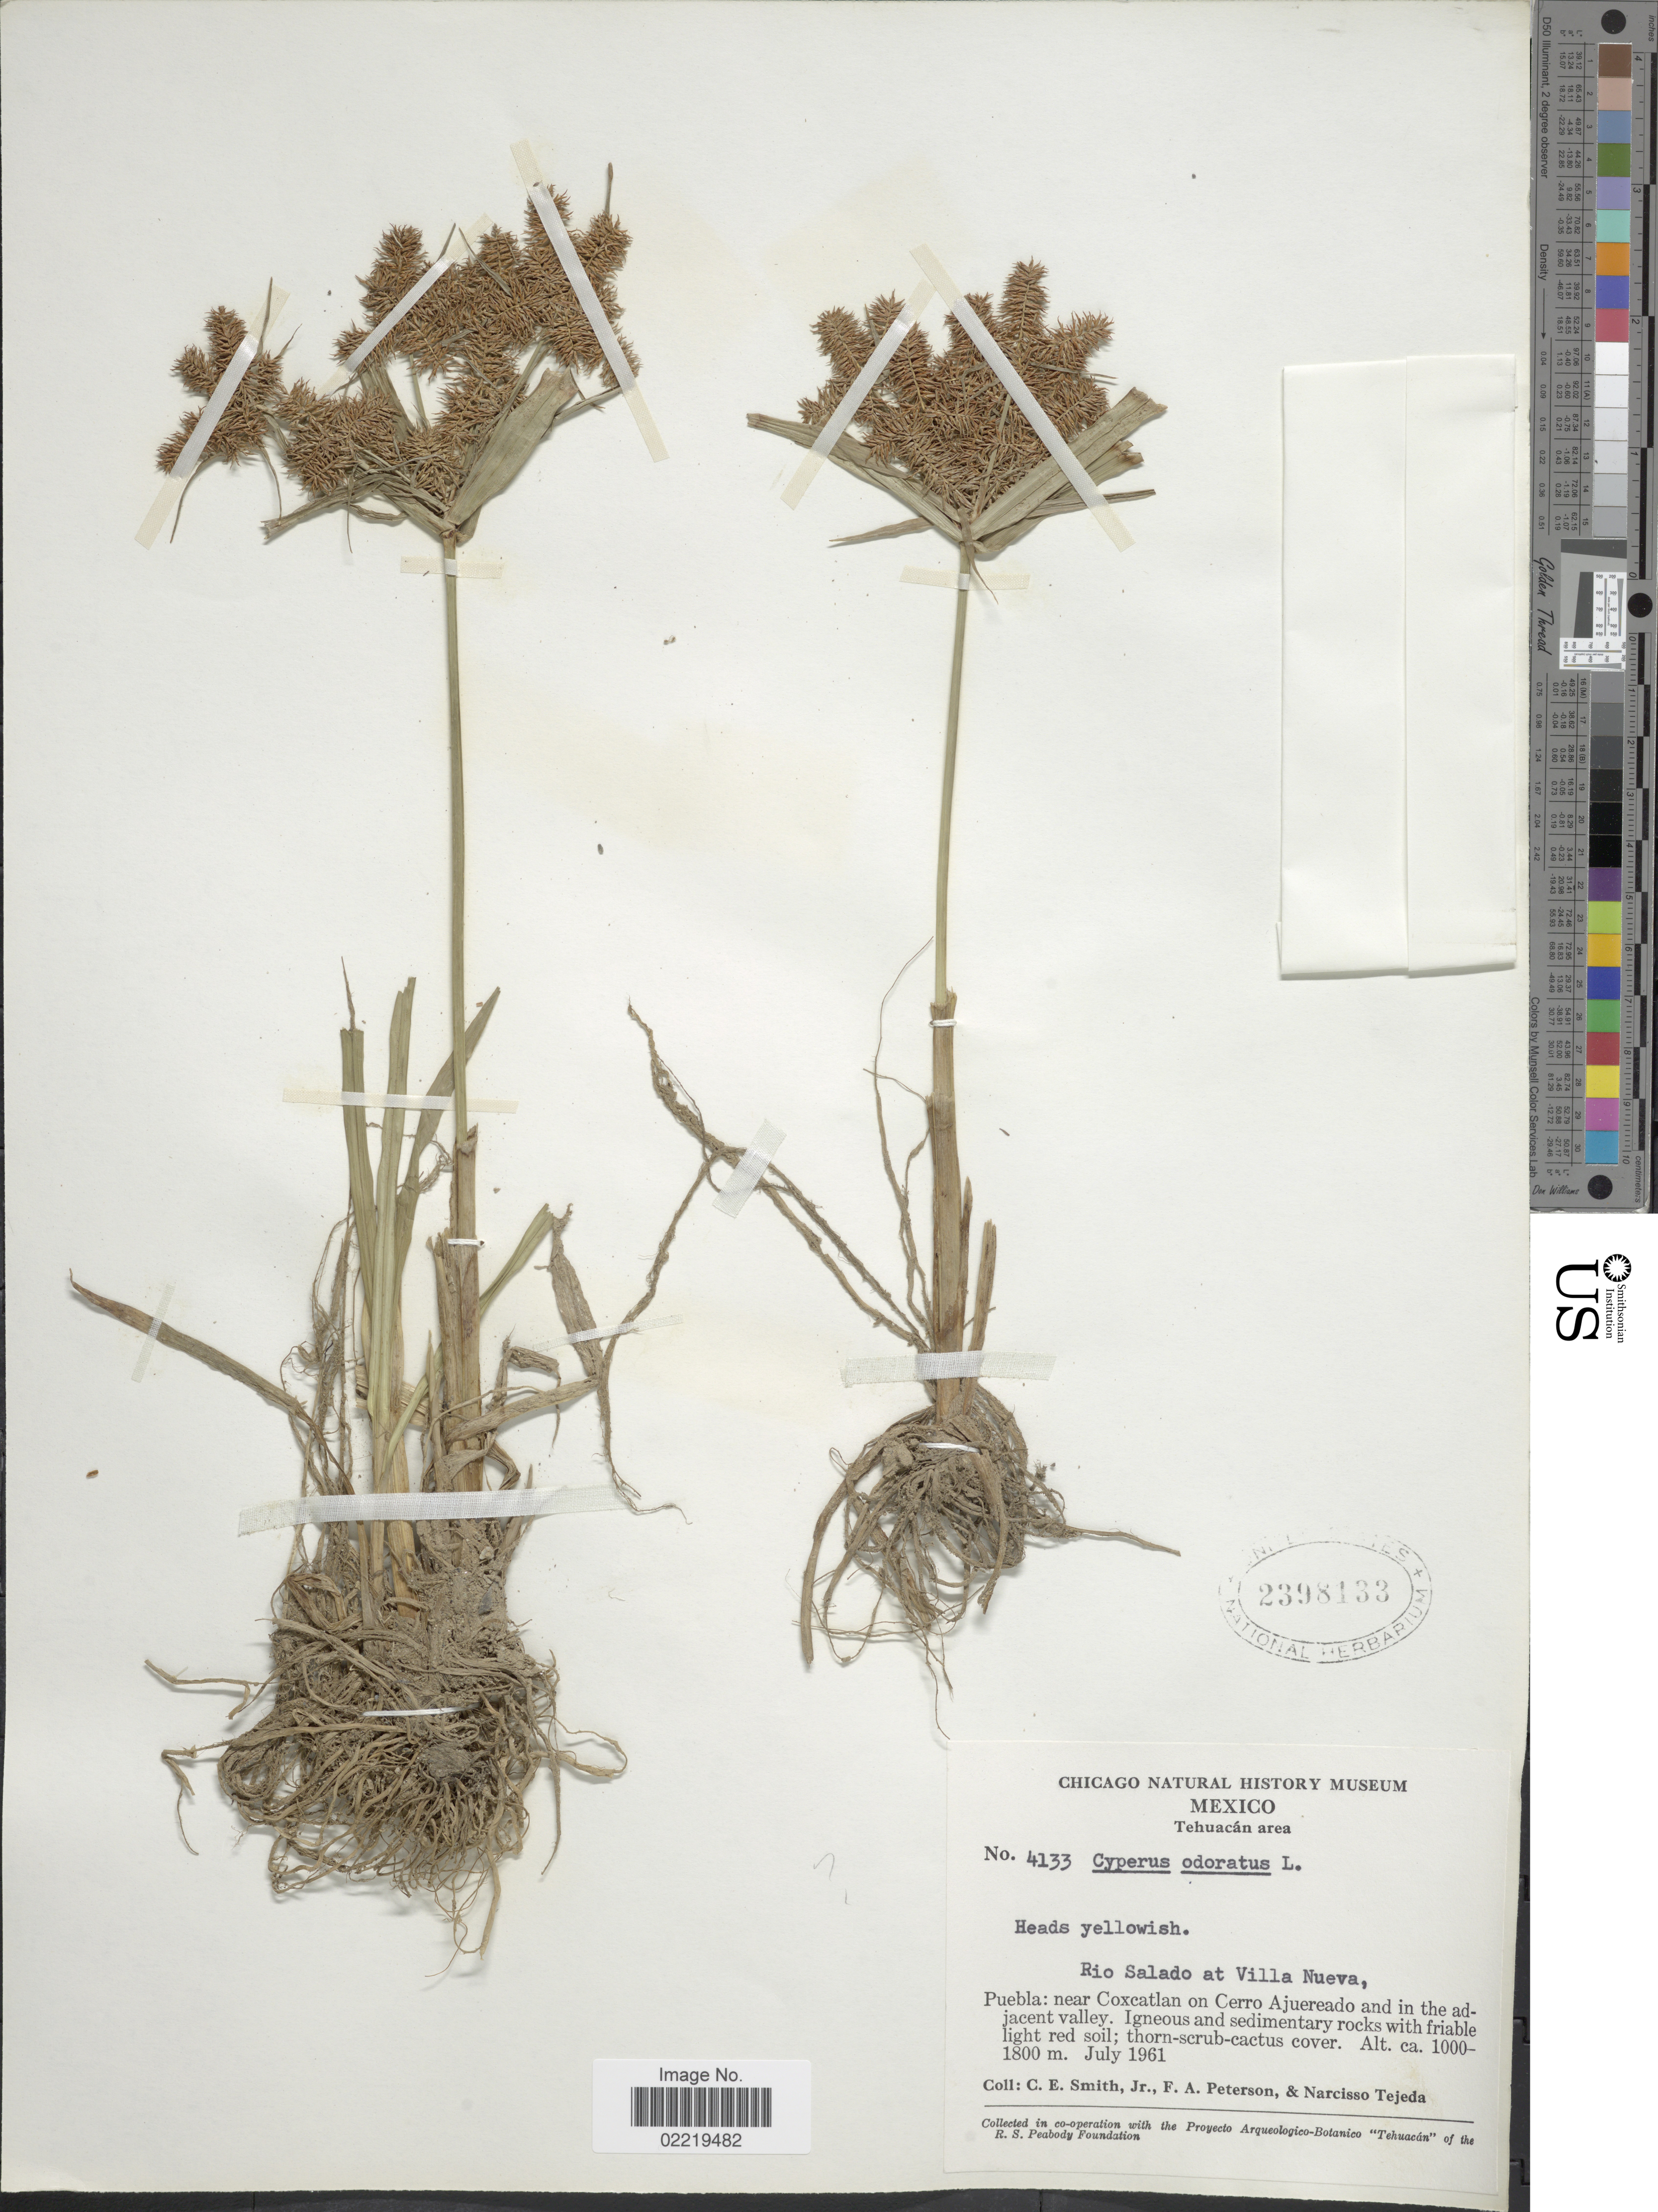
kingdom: Plantae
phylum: Tracheophyta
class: Liliopsida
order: Poales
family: Cyperaceae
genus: Cyperus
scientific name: Cyperus odoratus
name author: L.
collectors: C. E. Smith Jr., F. A. Peterson & N. Tejeda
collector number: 4133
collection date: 1961-07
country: Mexico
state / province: Puebla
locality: Tehuacan area, near Coxcatlan on Cerro Ajuereado and in the adjacent valley.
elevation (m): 1000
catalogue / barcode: US 2398133